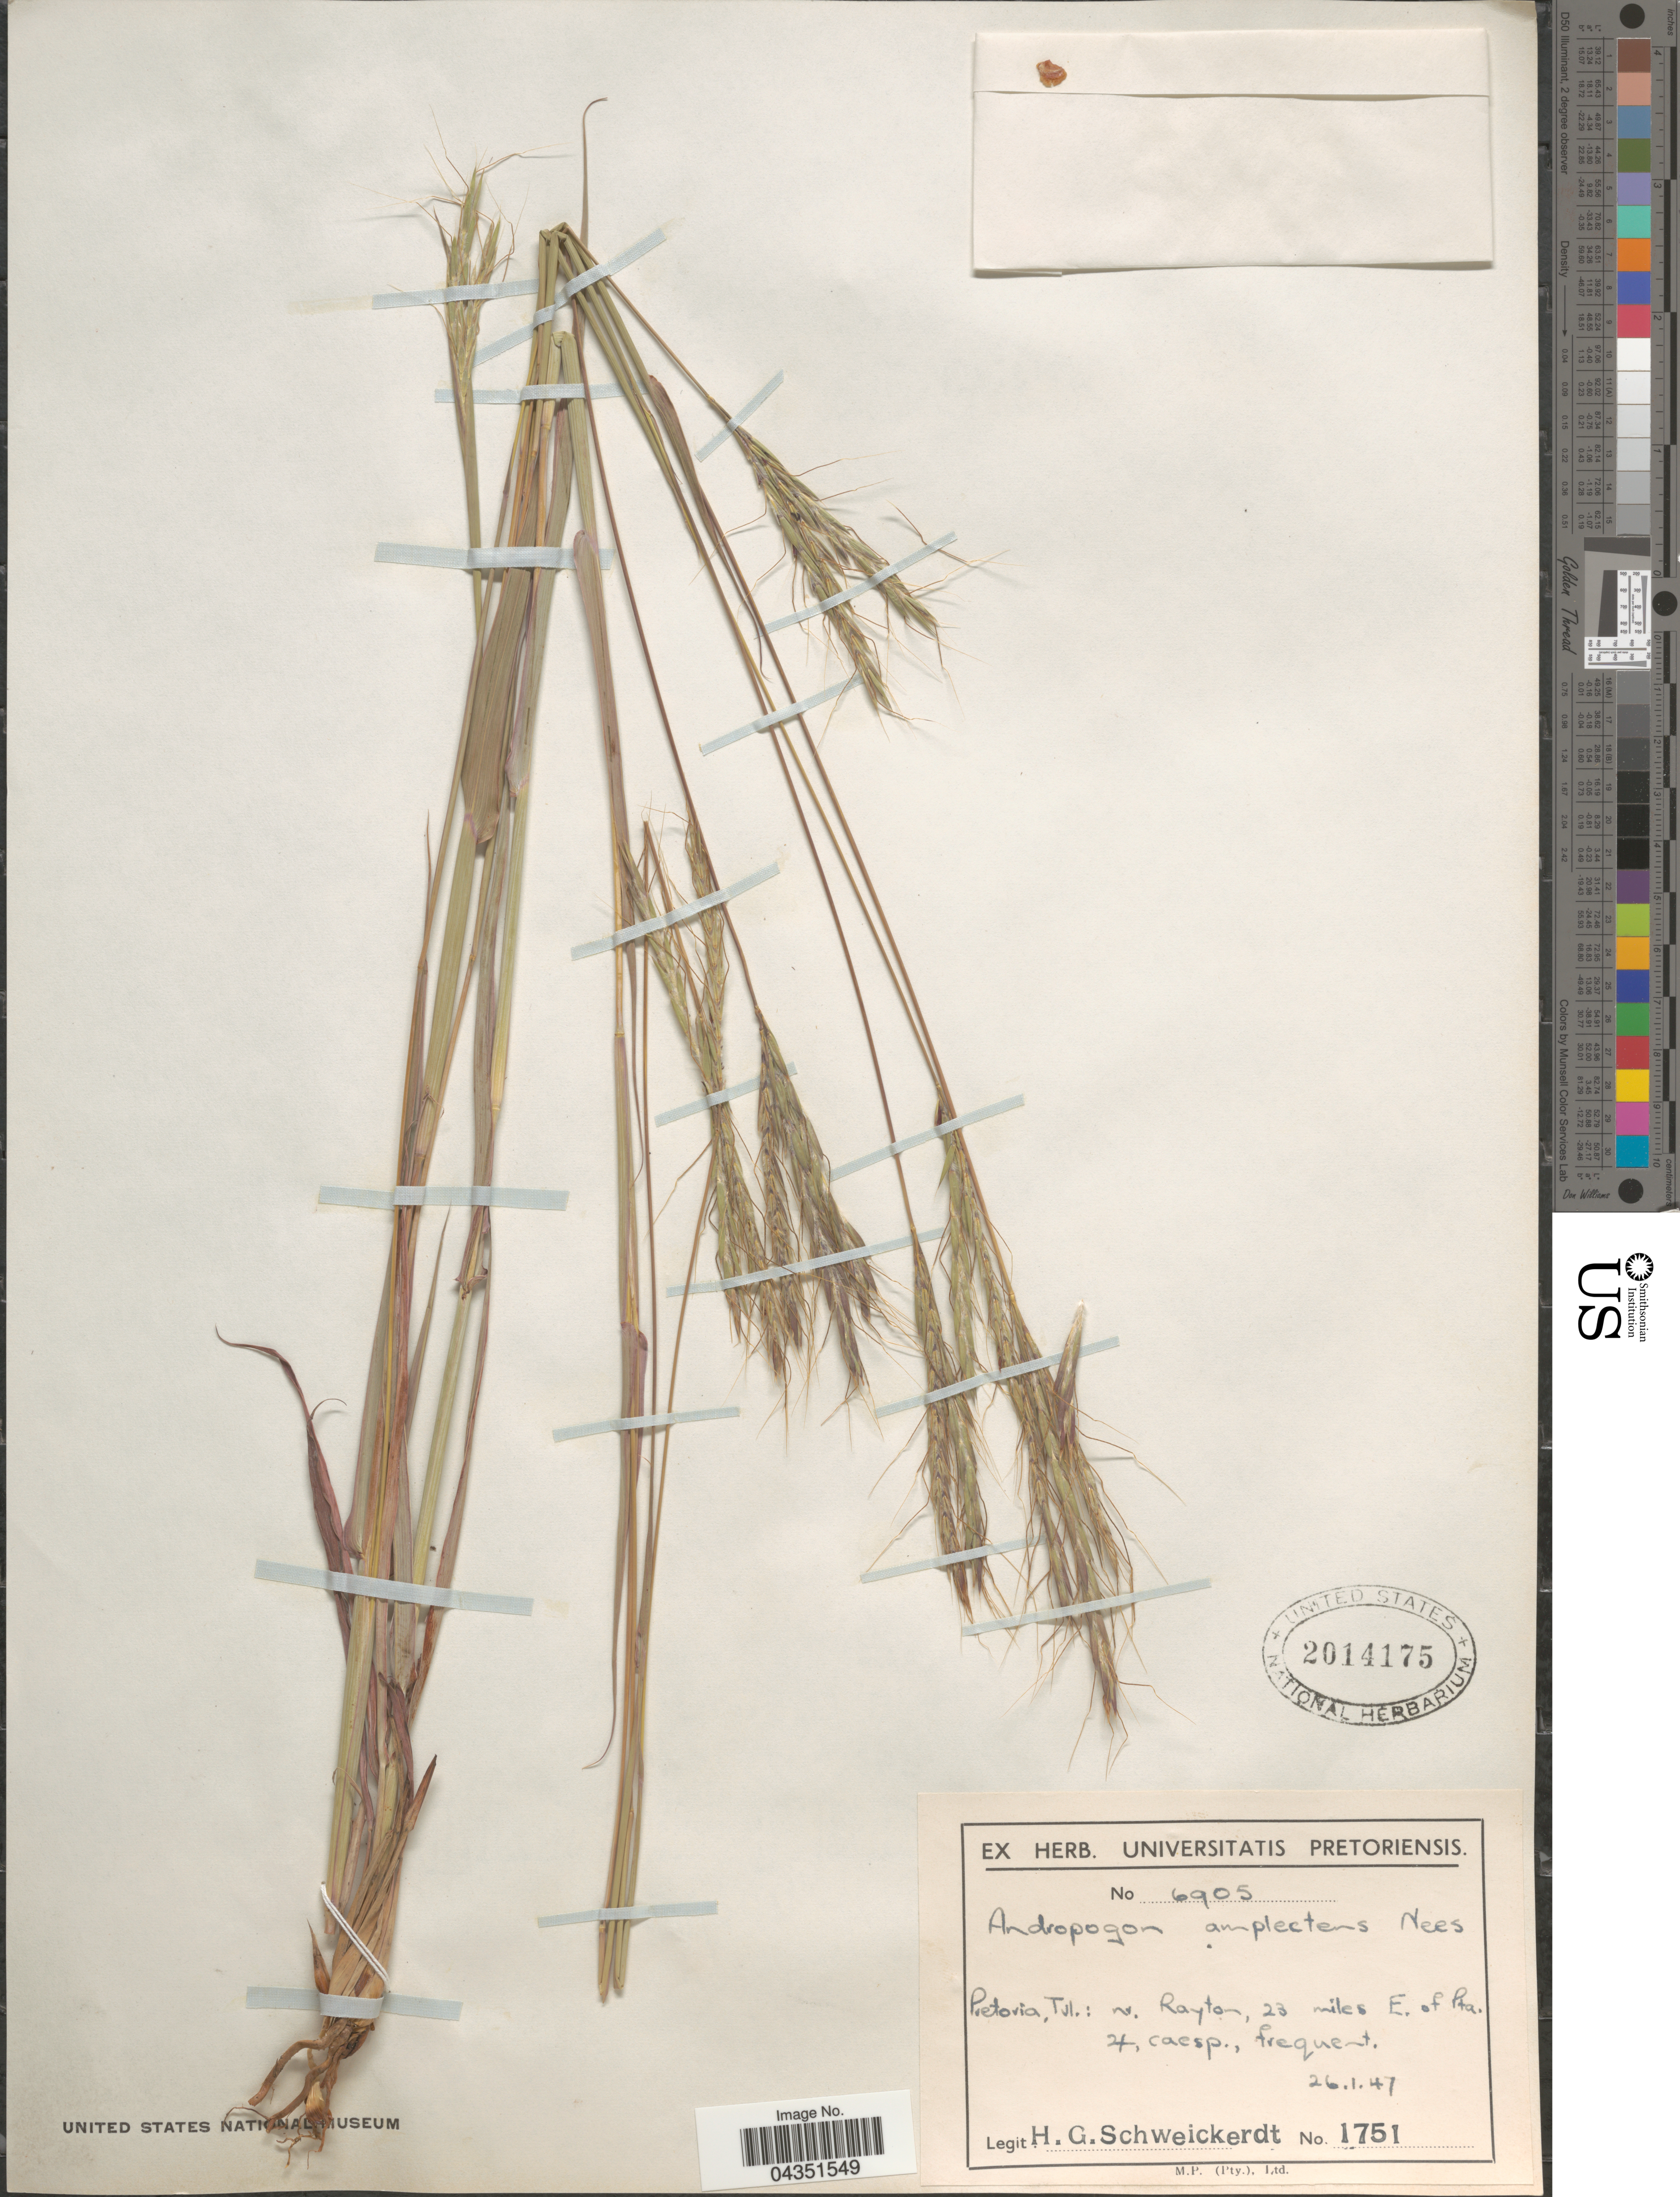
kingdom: Plantae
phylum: Tracheophyta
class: Liliopsida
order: Poales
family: Poaceae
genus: Diheteropogon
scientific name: Diheteropogon amplectens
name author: (Nees) Clayton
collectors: H. Schweickerdt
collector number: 1751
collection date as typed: Transcribed d/m/y: 26/1/47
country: South Africa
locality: Pretoria, Tvl: nr. Rayton, 23 miles E. of Pta.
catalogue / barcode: US 2014175